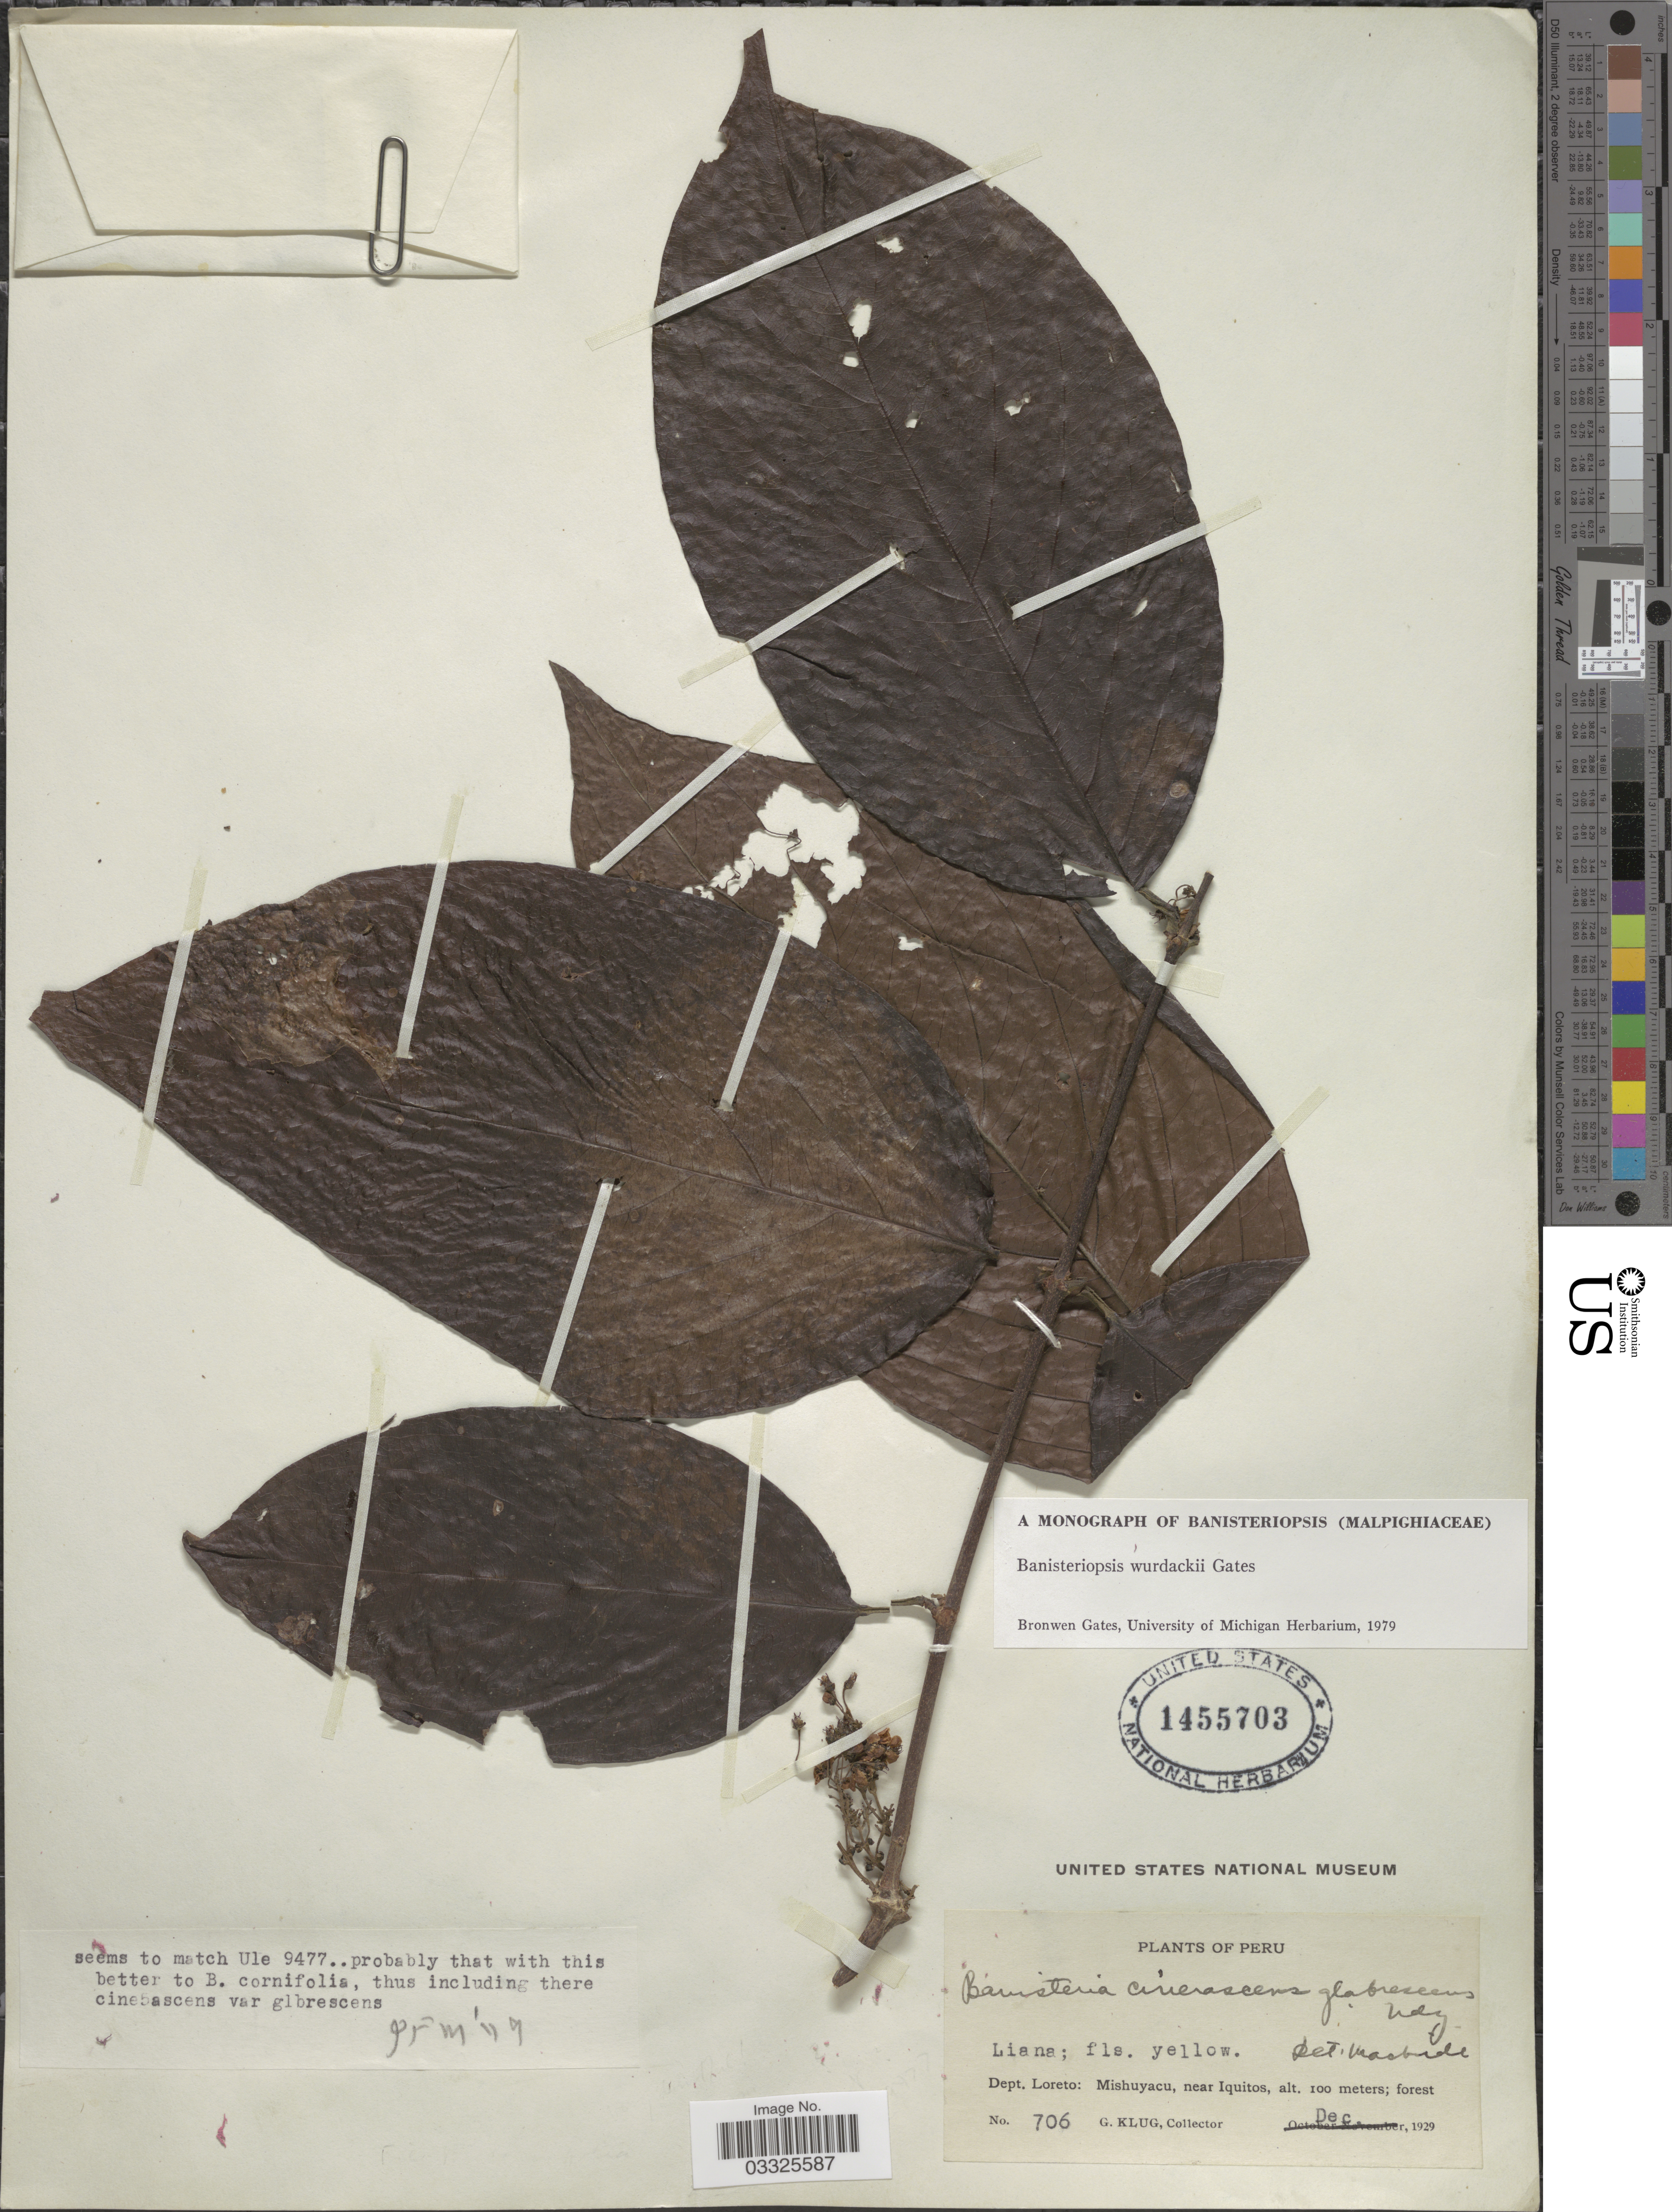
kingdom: Plantae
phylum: Tracheophyta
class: Magnoliopsida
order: Malpighiales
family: Malpighiaceae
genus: Bronwenia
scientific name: Bronwenia wurdackii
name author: (B. Gates) W.R. Anderson & C. Davis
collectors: G. Klug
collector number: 706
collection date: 1929-12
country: Peru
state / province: Loreto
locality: Dept. Loreto: Mishuyacu, near Iquitos.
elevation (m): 100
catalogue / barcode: US 1455703